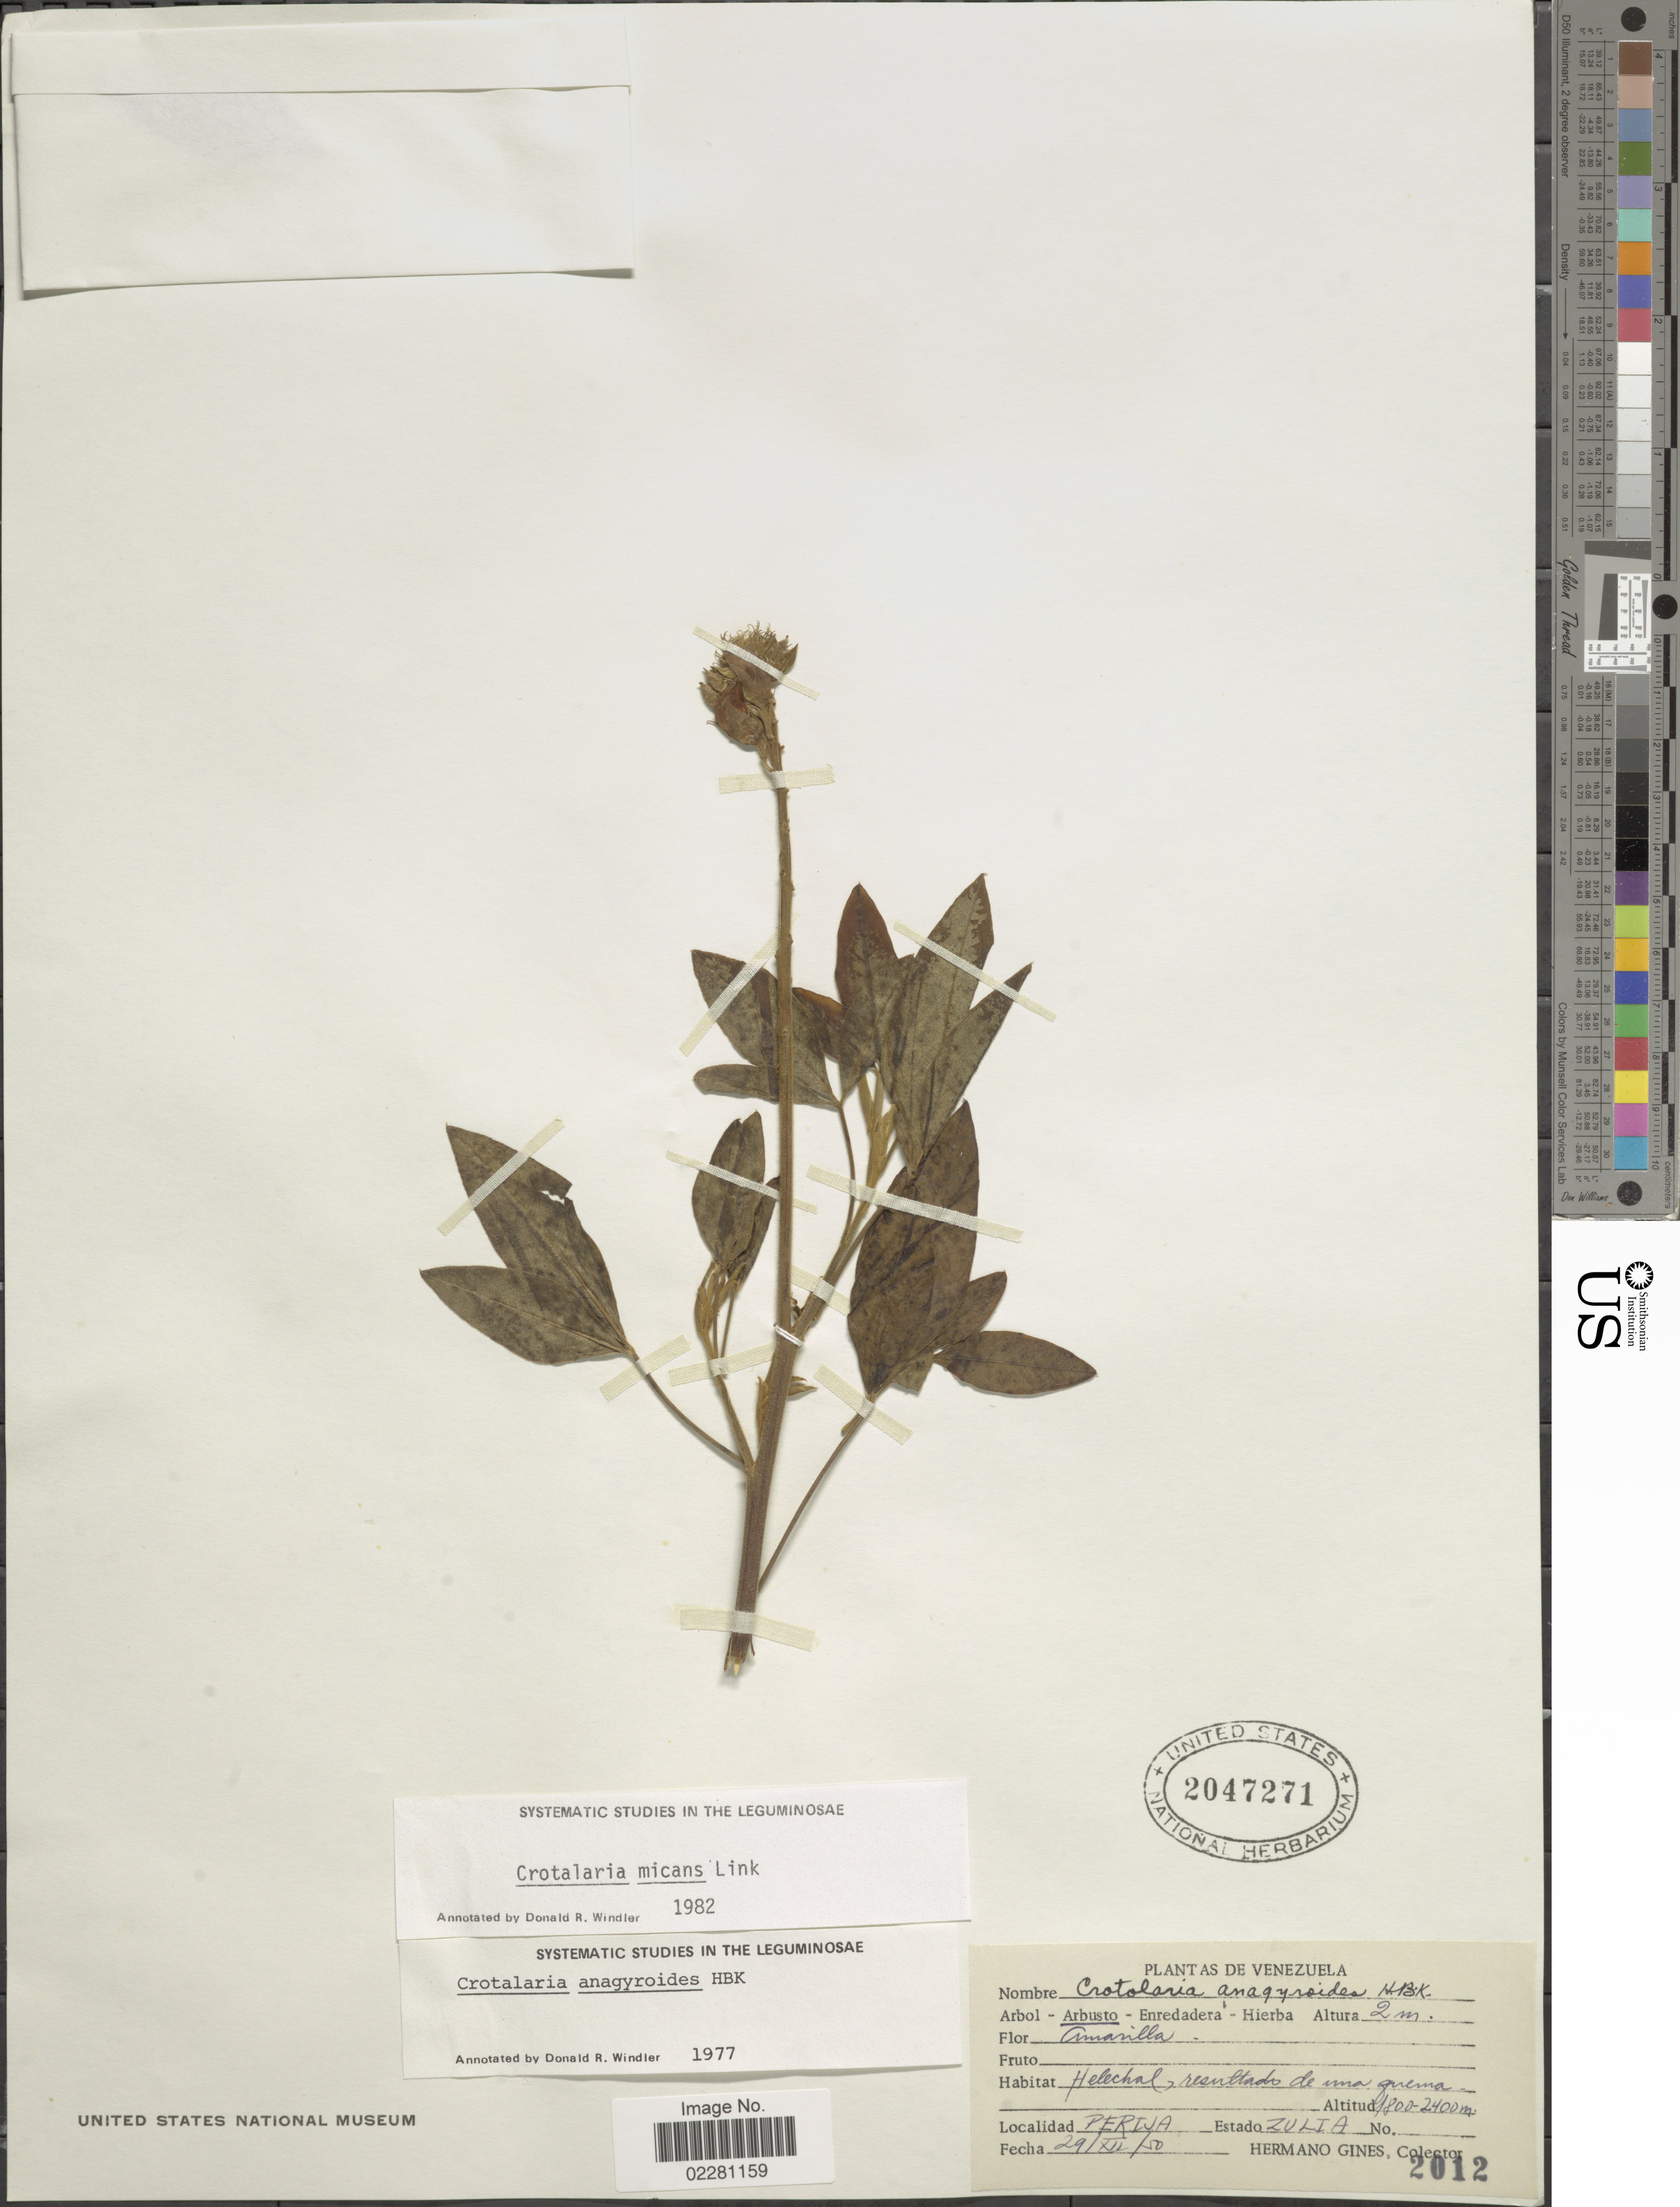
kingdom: Plantae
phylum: Tracheophyta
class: Magnoliopsida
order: Fabales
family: Fabaceae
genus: Crotalaria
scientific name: Crotalaria micans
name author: Link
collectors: Bro. Gines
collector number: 2012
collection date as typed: Transcribed d/m/y: 29/12/50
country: Venezuela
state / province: Zulia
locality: Perija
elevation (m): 1800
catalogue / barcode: US 2047271